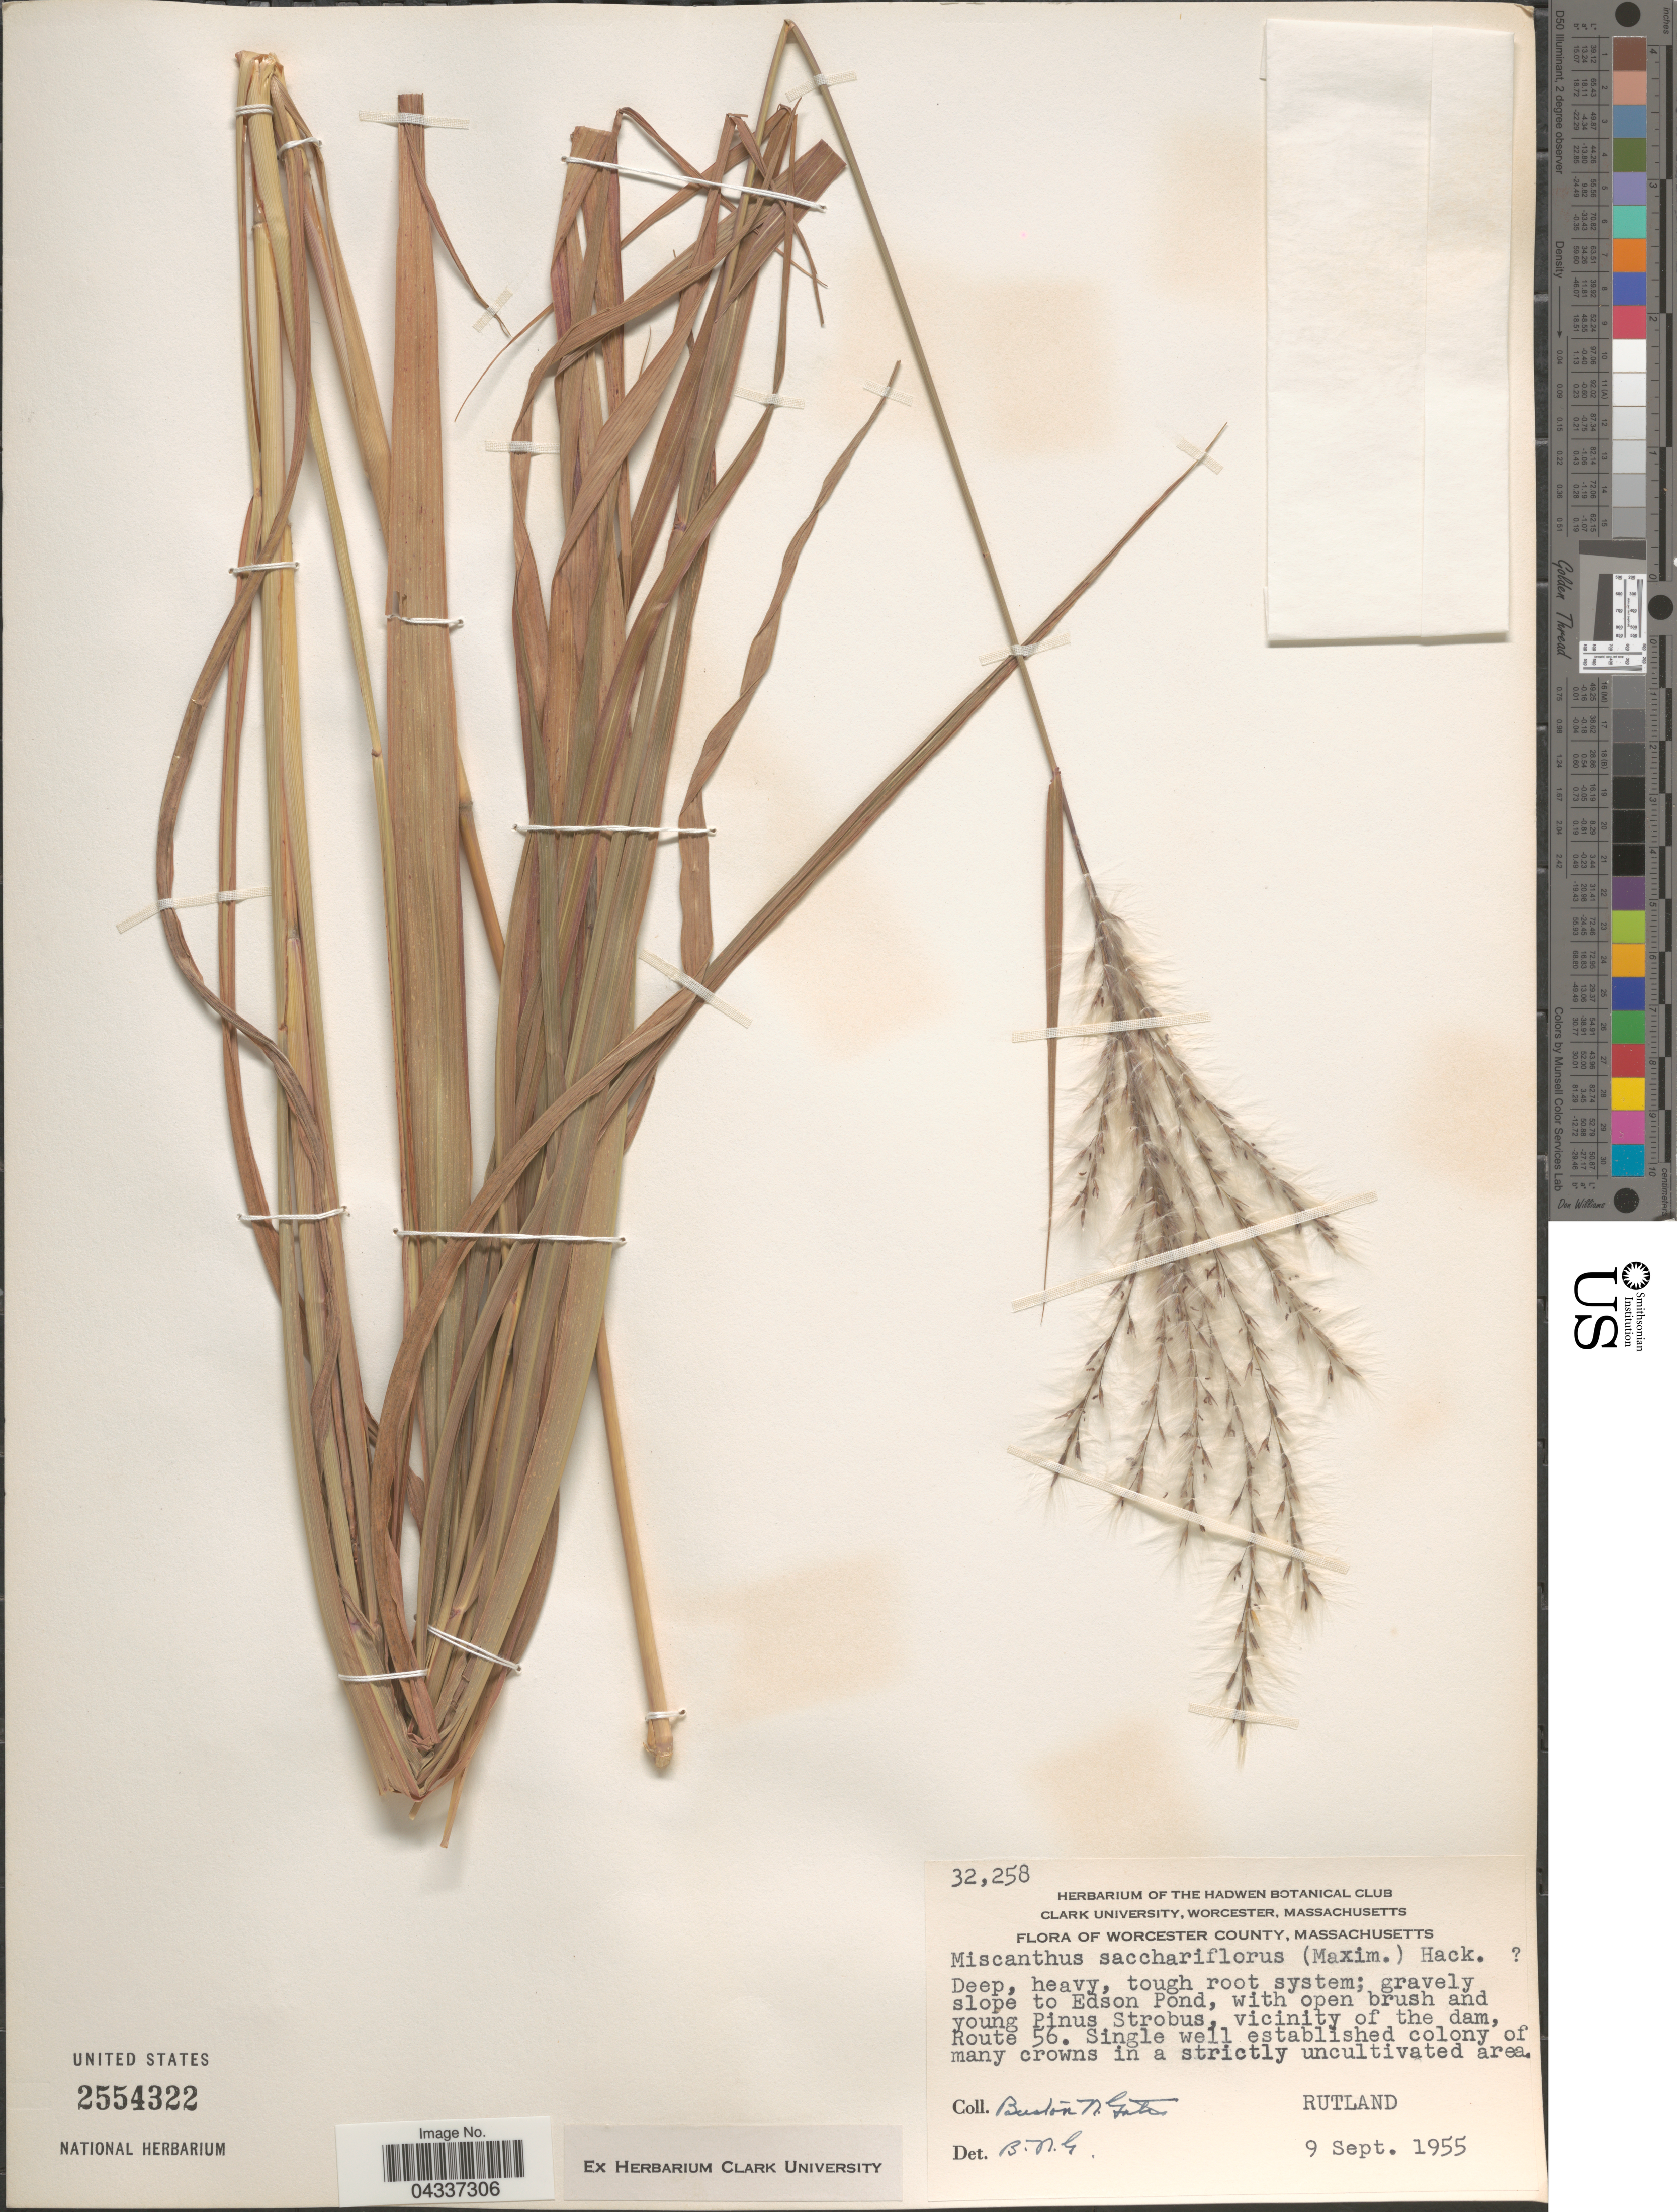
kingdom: Plantae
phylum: Tracheophyta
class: Liliopsida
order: Poales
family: Poaceae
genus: Miscanthus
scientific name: Miscanthus sacchariflorus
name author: (Maxim.) Hack.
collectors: B. N. Gates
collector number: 32258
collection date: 1955-09-09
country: United States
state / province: Massachusetts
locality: Worcester County. Gravely slope to Edson Pond, vicinity of the dam, Route 56. Rutland.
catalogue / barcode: US 2554322